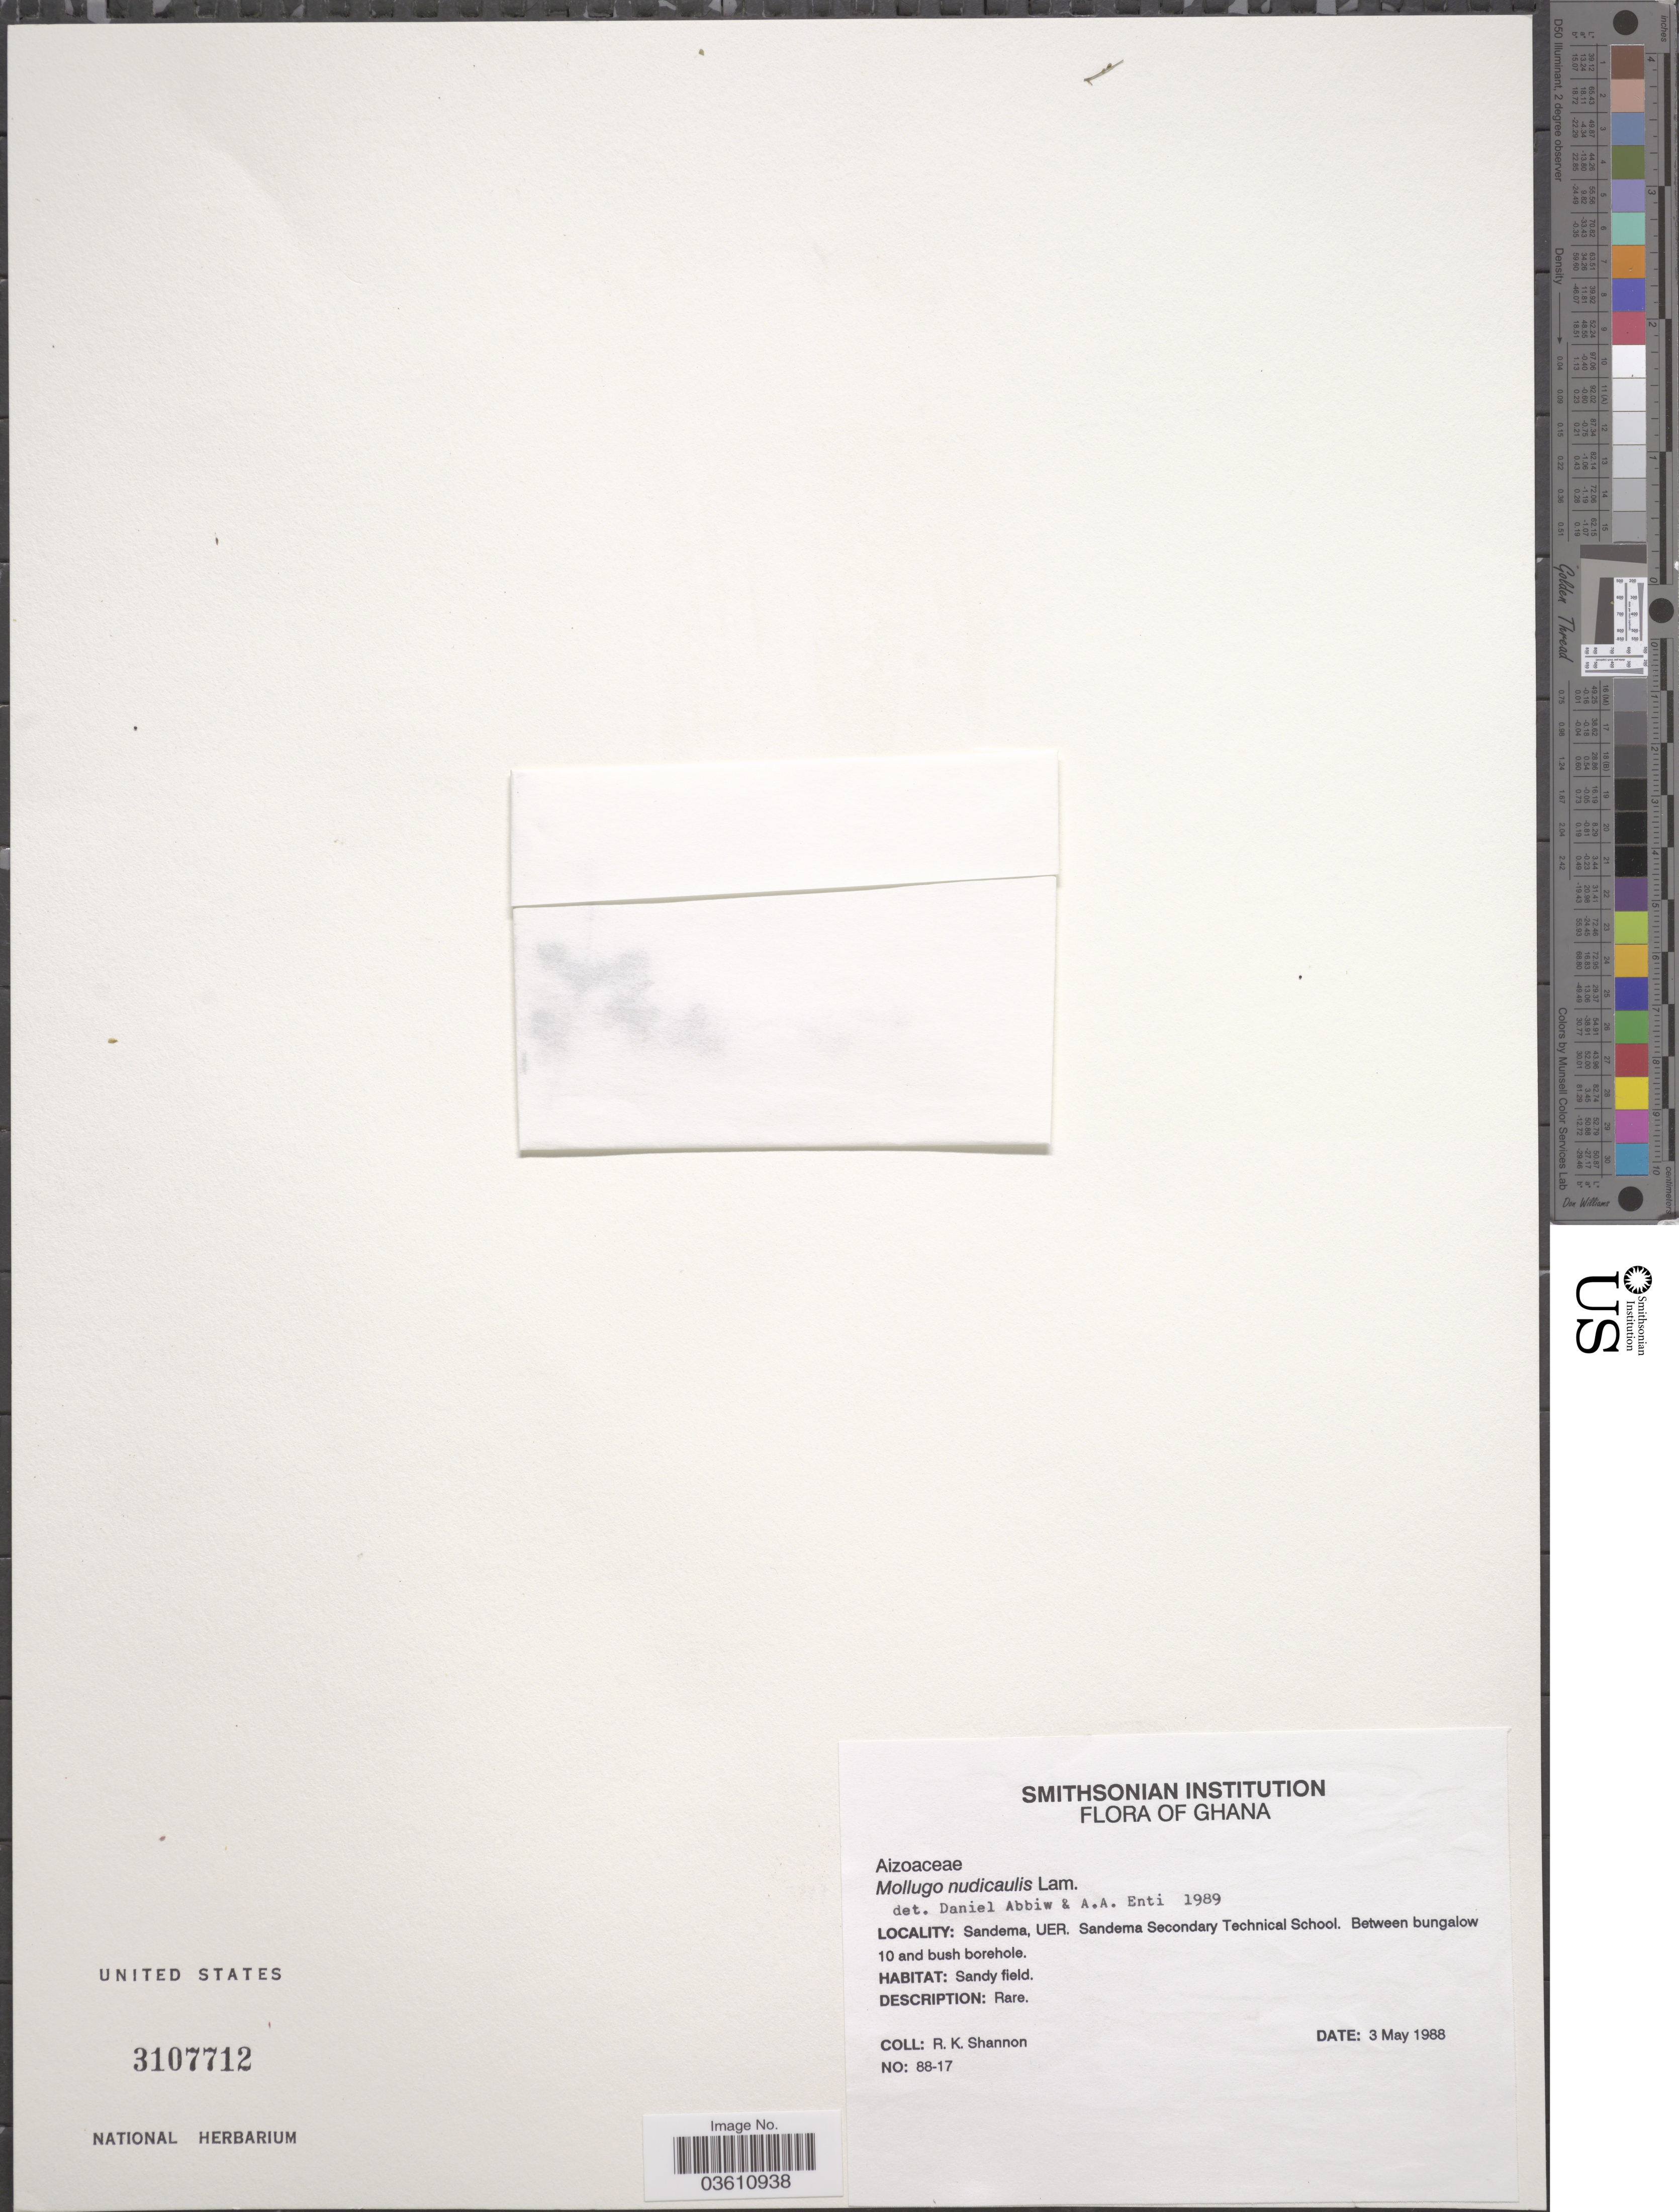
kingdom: Plantae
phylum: Tracheophyta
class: Magnoliopsida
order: Caryophyllales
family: Molluginaceae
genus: Paramollugo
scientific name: Paramollugo nudicaulis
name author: (Lam.) Thulin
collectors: R. Shannon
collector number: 88-17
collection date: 1988-05-03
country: Ghana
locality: Sandema, UER. Sandema Secondary Technical School. Between bungalow 10 and bush borehole.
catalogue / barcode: US 3107712